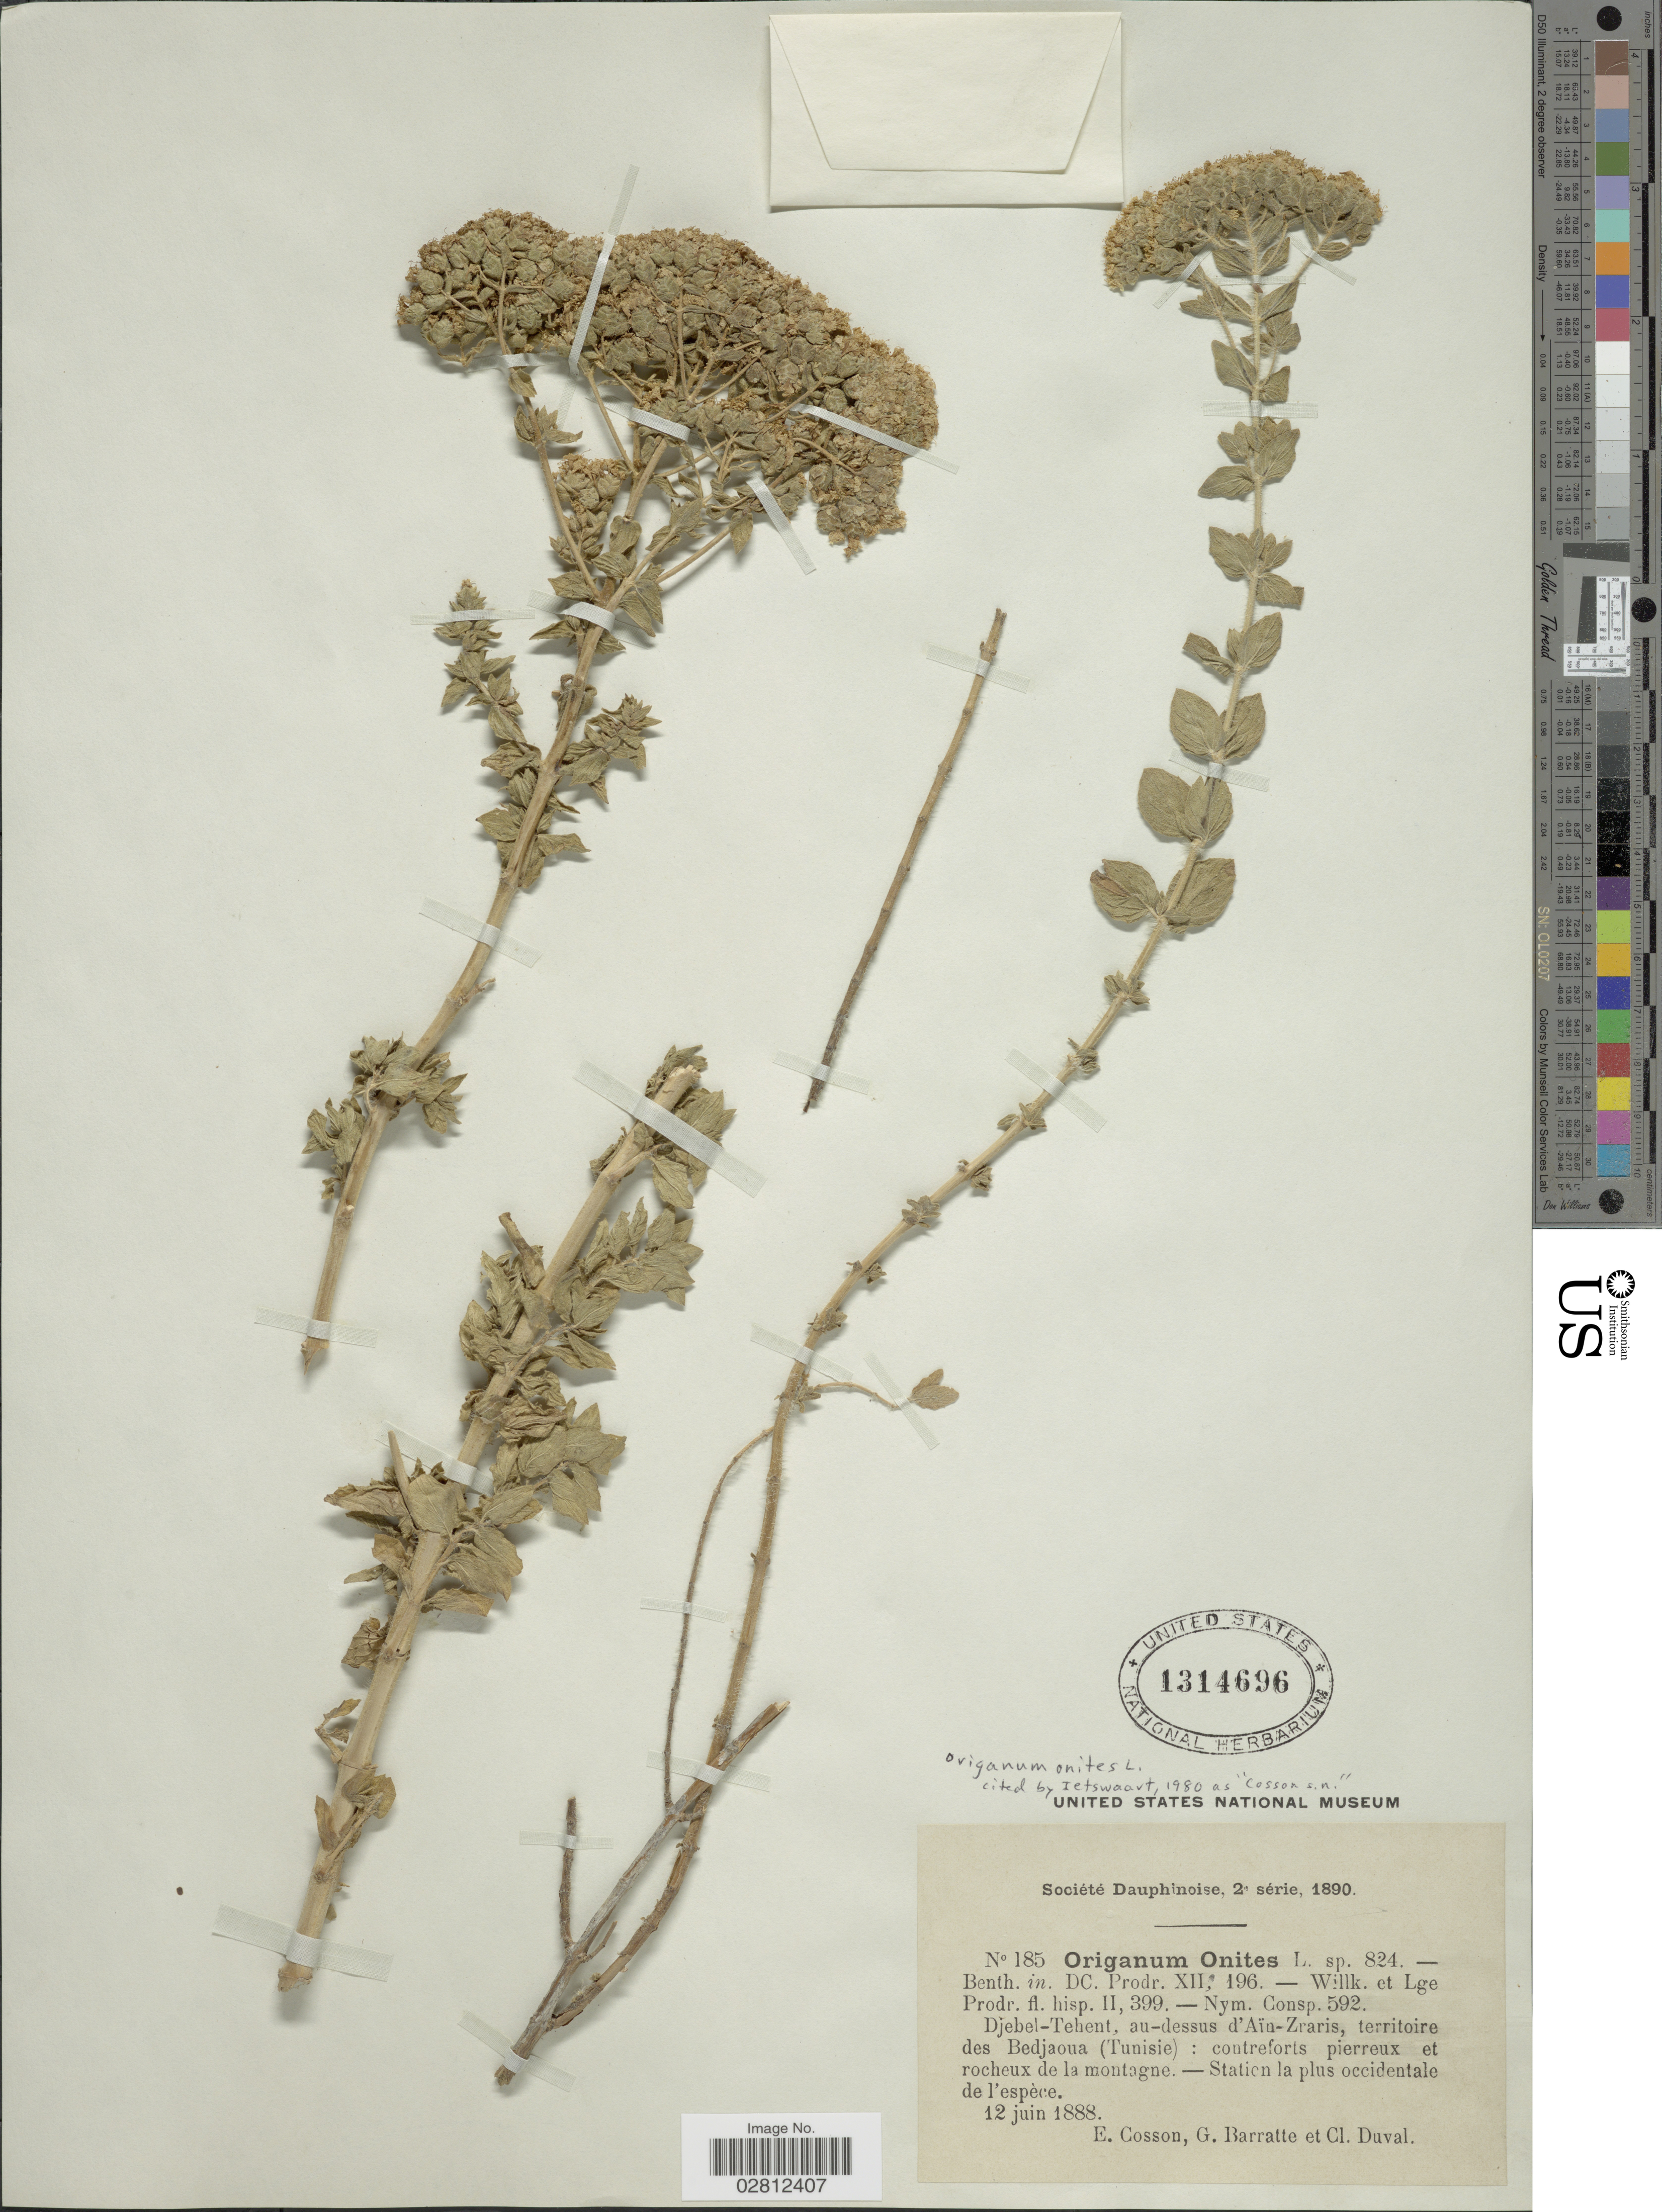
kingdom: Plantae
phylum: Tracheophyta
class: Magnoliopsida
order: Lamiales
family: Lamiaceae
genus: Origanum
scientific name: Origanum onites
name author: L.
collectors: E. Cosson, G. Barratte & C. Duval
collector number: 185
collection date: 1888-06-12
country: Tunisia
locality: Djebel-Tehent, au-dessus d'Aïn-Zraris, territoire des Bedjaoua.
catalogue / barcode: US 1314696